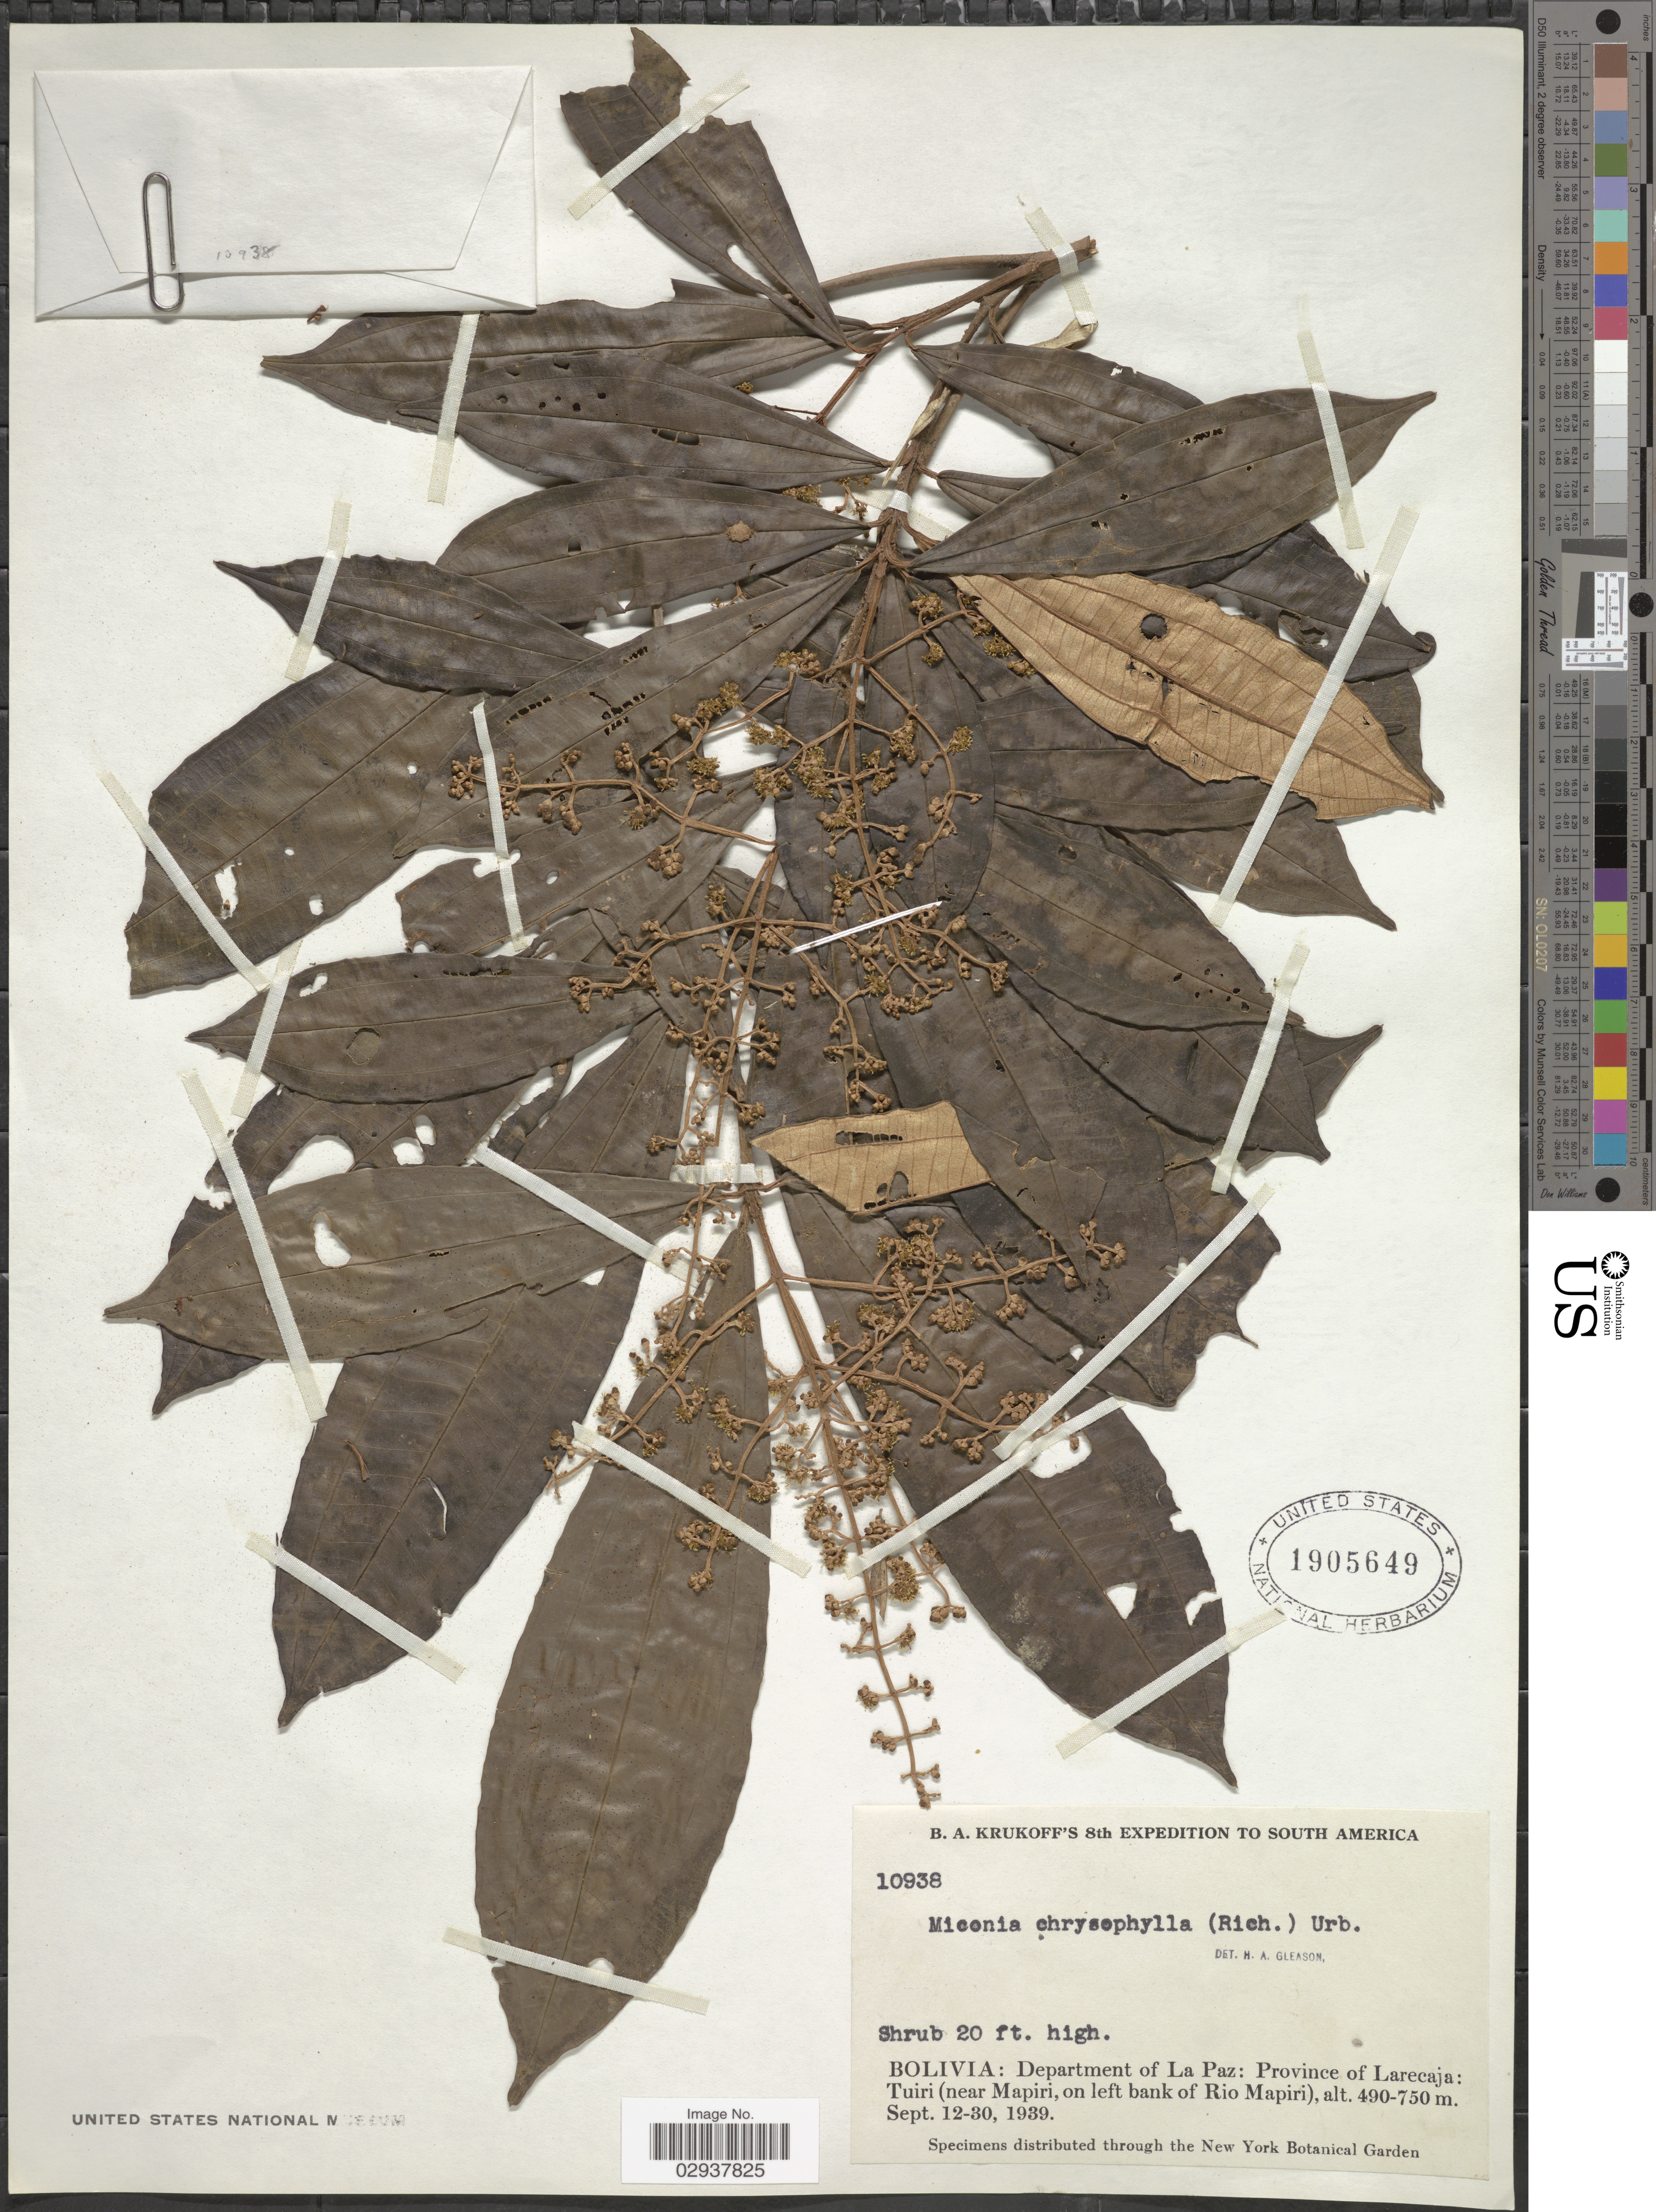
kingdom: Plantae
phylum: Tracheophyta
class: Magnoliopsida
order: Myrtales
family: Melastomataceae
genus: Miconia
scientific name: Miconia chrysophylla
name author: (Rich.) Urb.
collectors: B. A. Krukoff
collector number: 10938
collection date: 1939-09-12/1939-09-30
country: Bolivia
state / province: La Paz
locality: Department of La Paz: Province of Larecaja: Tuiri (near Mapiri, on left bank of Rio Mapiri).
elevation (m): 490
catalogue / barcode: US 1905649